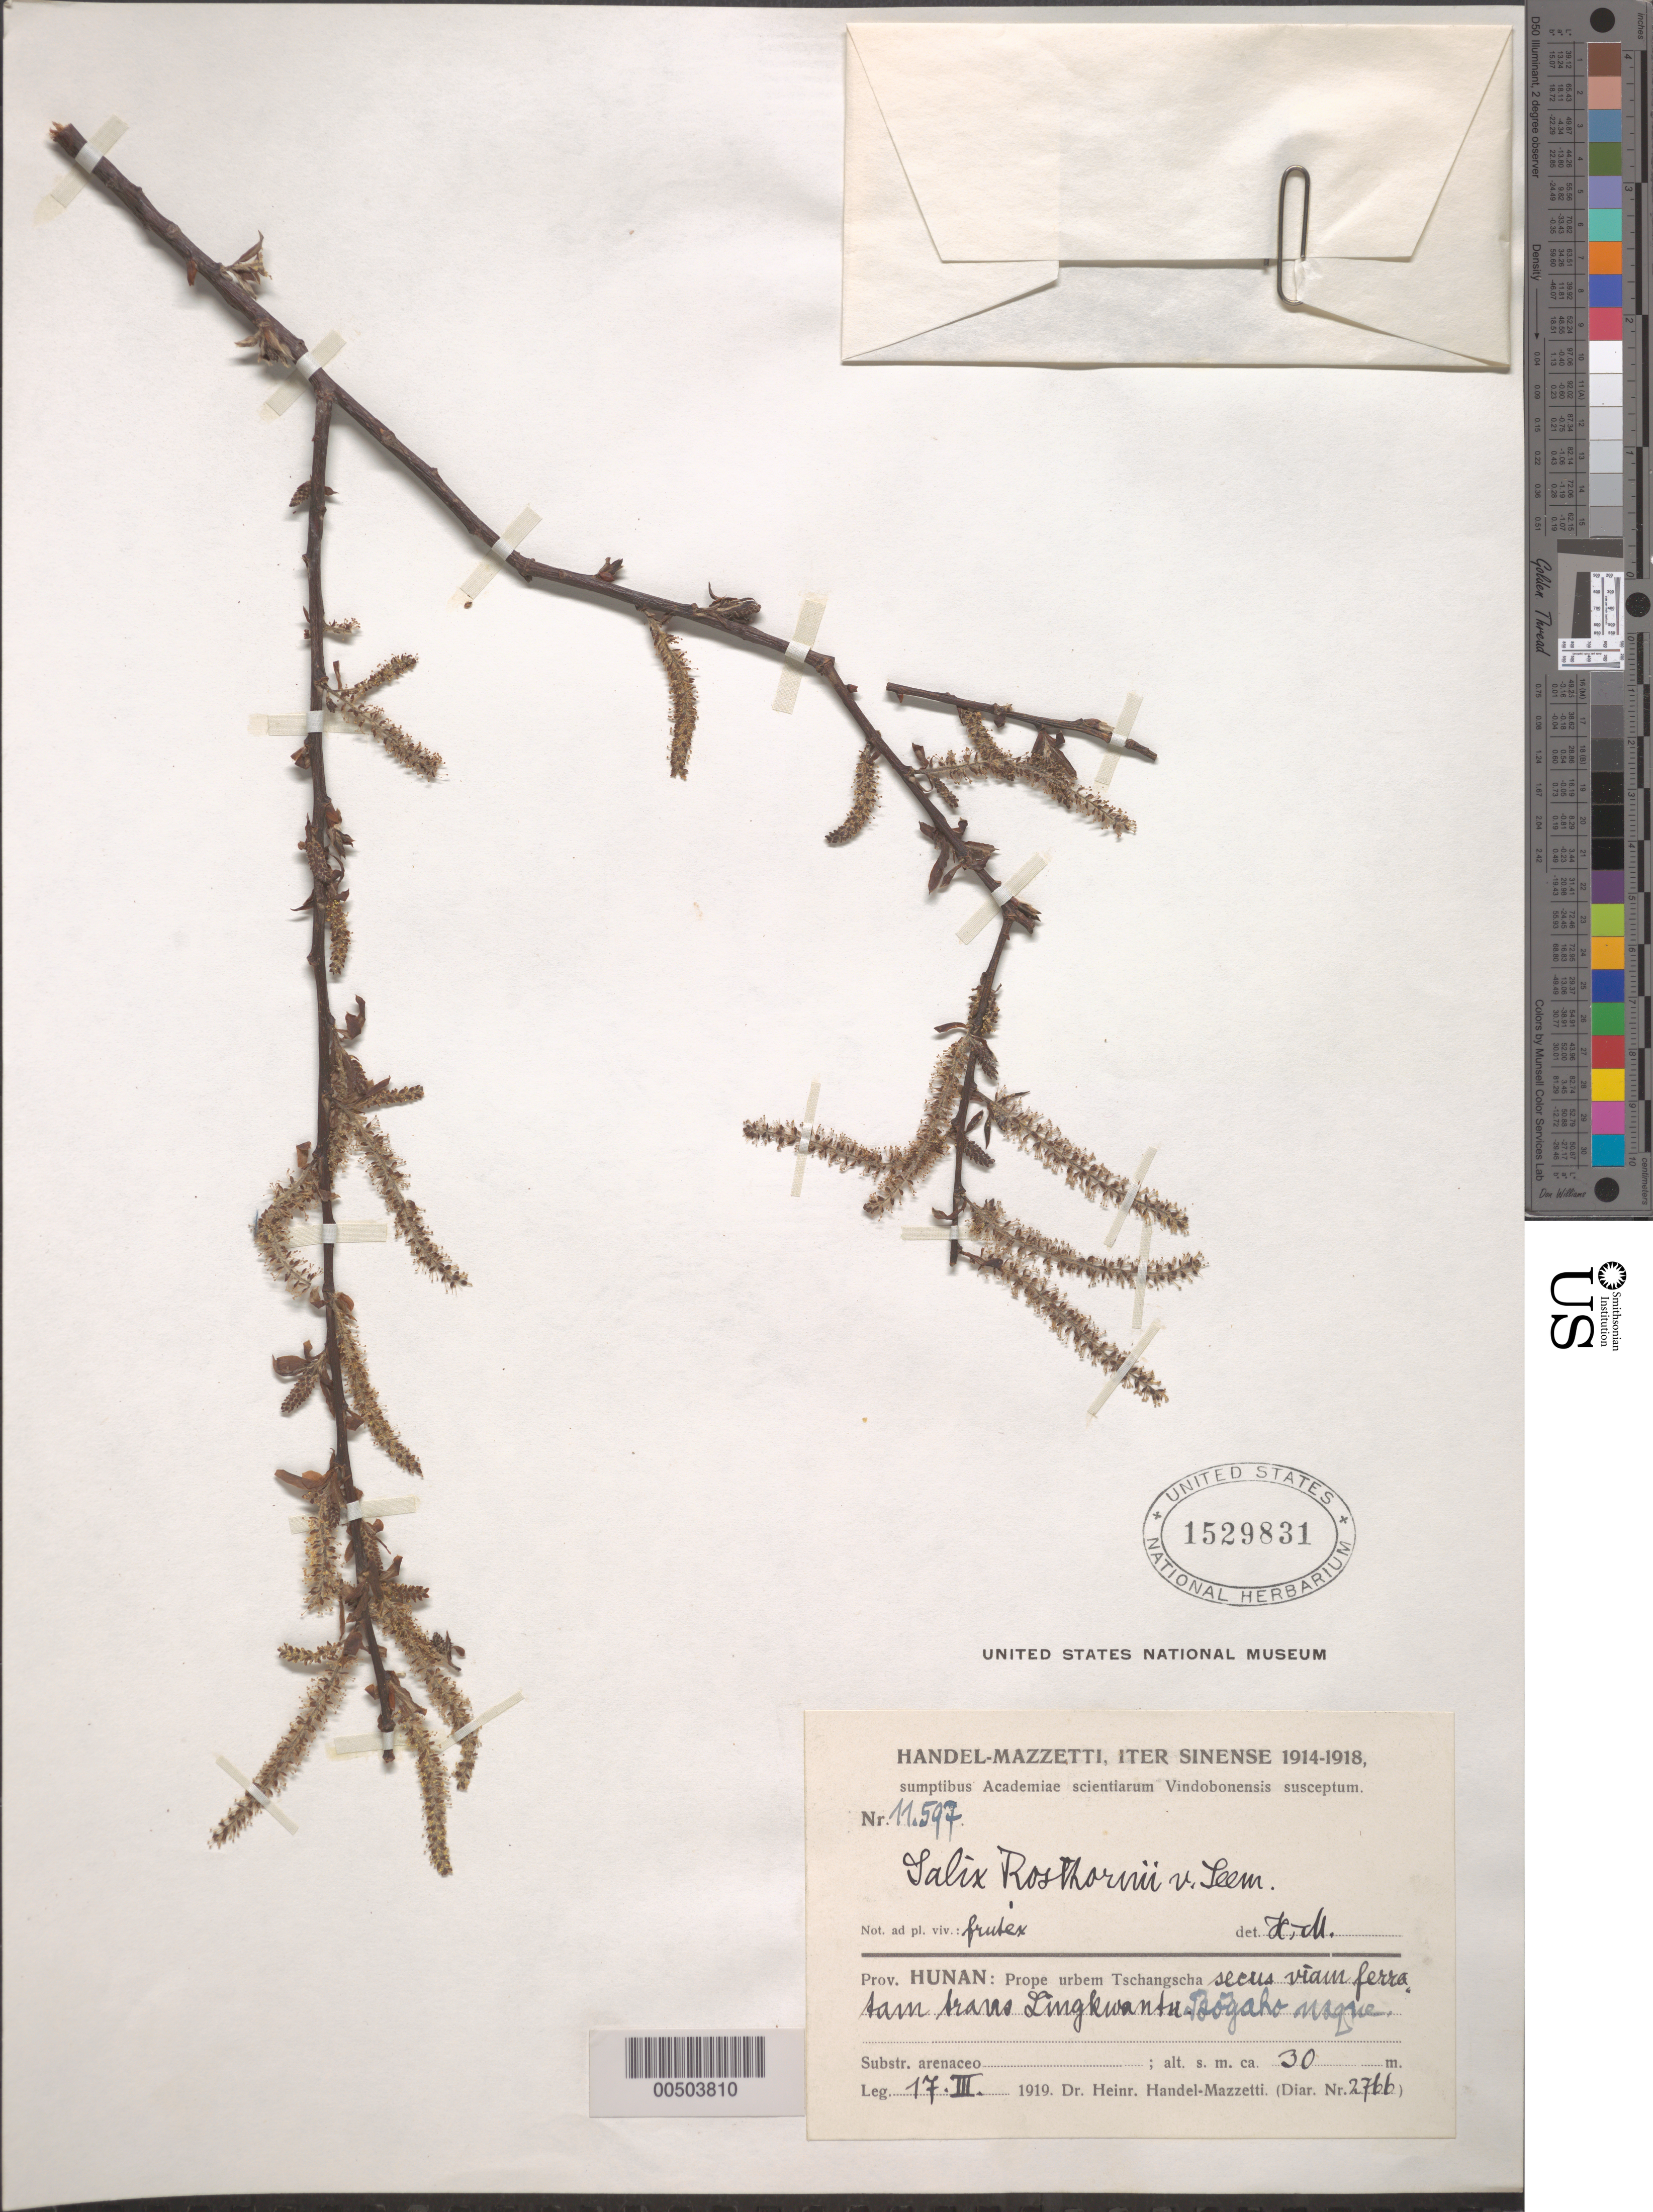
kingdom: Plantae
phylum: Tracheophyta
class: Magnoliopsida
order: Malpighiales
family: Salicaceae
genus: Salix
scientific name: Salix rosthornii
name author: Seem.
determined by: Handel-Mazzetti, Heinrich R. E.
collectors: H. Handel-Mazzetti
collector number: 11597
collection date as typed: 17 Mar 1919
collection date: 1919-03-17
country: China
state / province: Hunan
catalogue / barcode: US 1529831